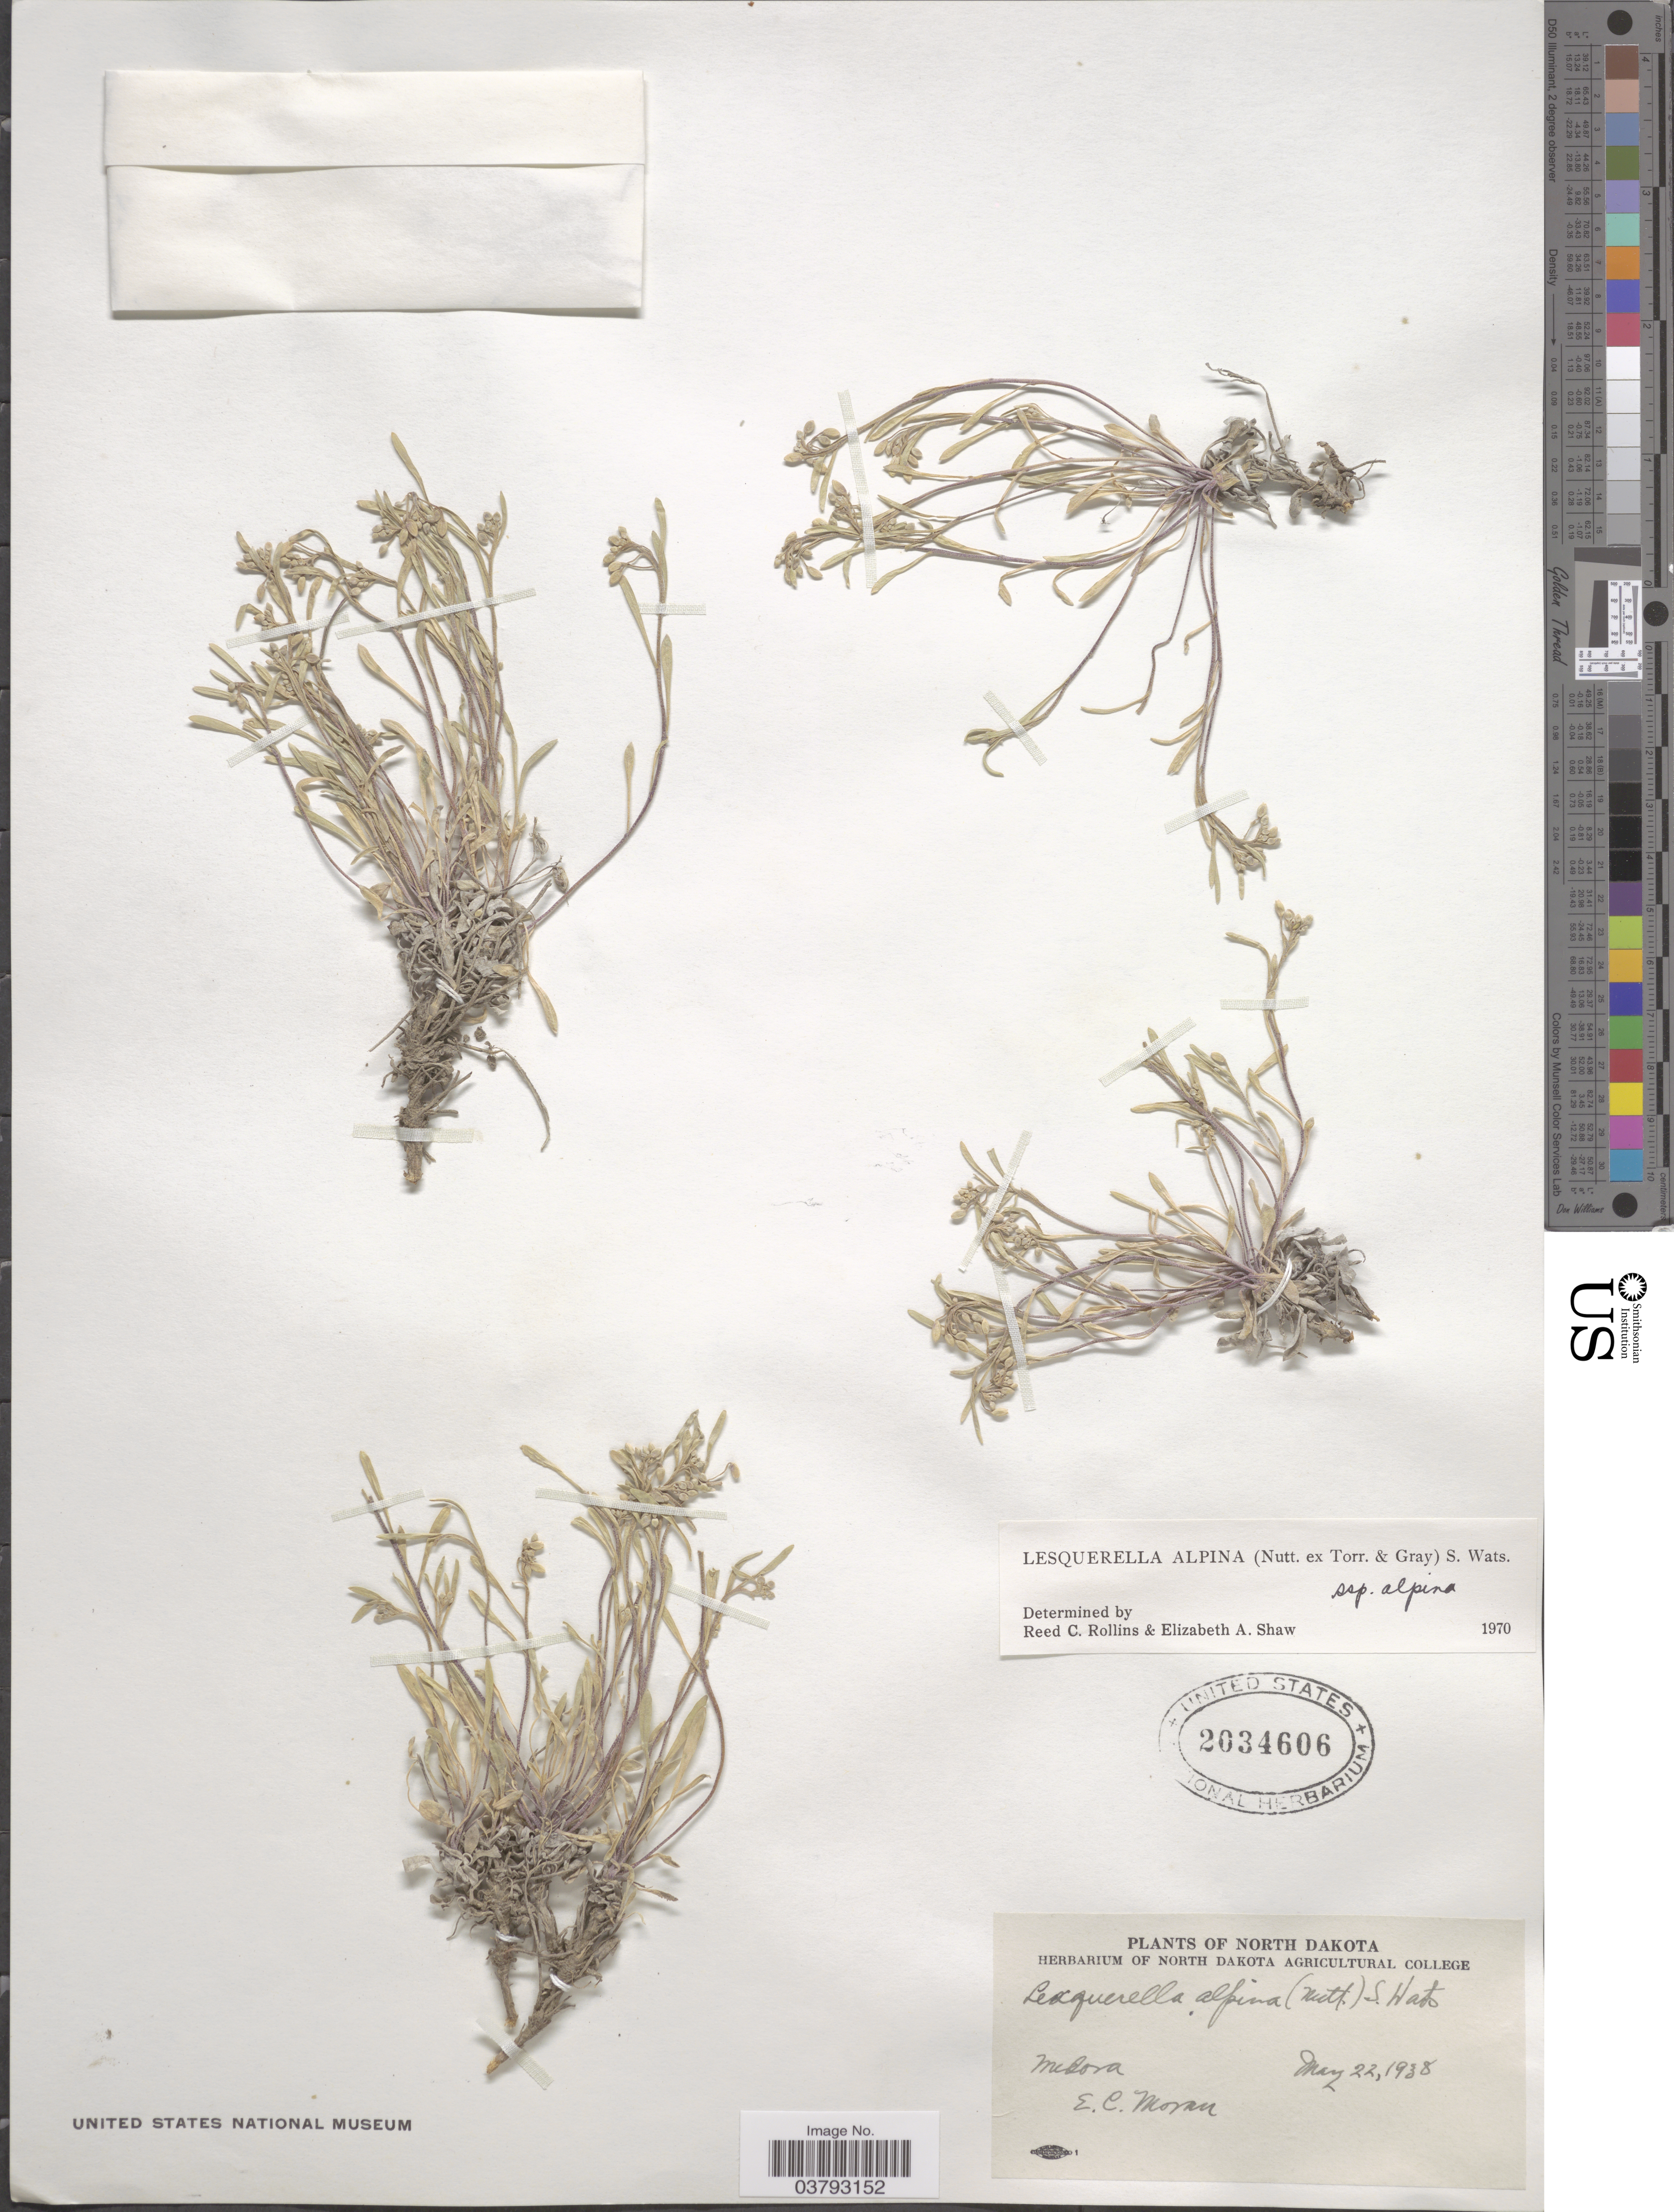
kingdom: Plantae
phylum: Tracheophyta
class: Magnoliopsida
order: Brassicales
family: Brassicaceae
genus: Lesquerella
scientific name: Lesquerella alpina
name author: (Nutt.) S. Watson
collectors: E. C. Moran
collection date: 1938-05-22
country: United States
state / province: North Dakota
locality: Medora.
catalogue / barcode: US 2034606